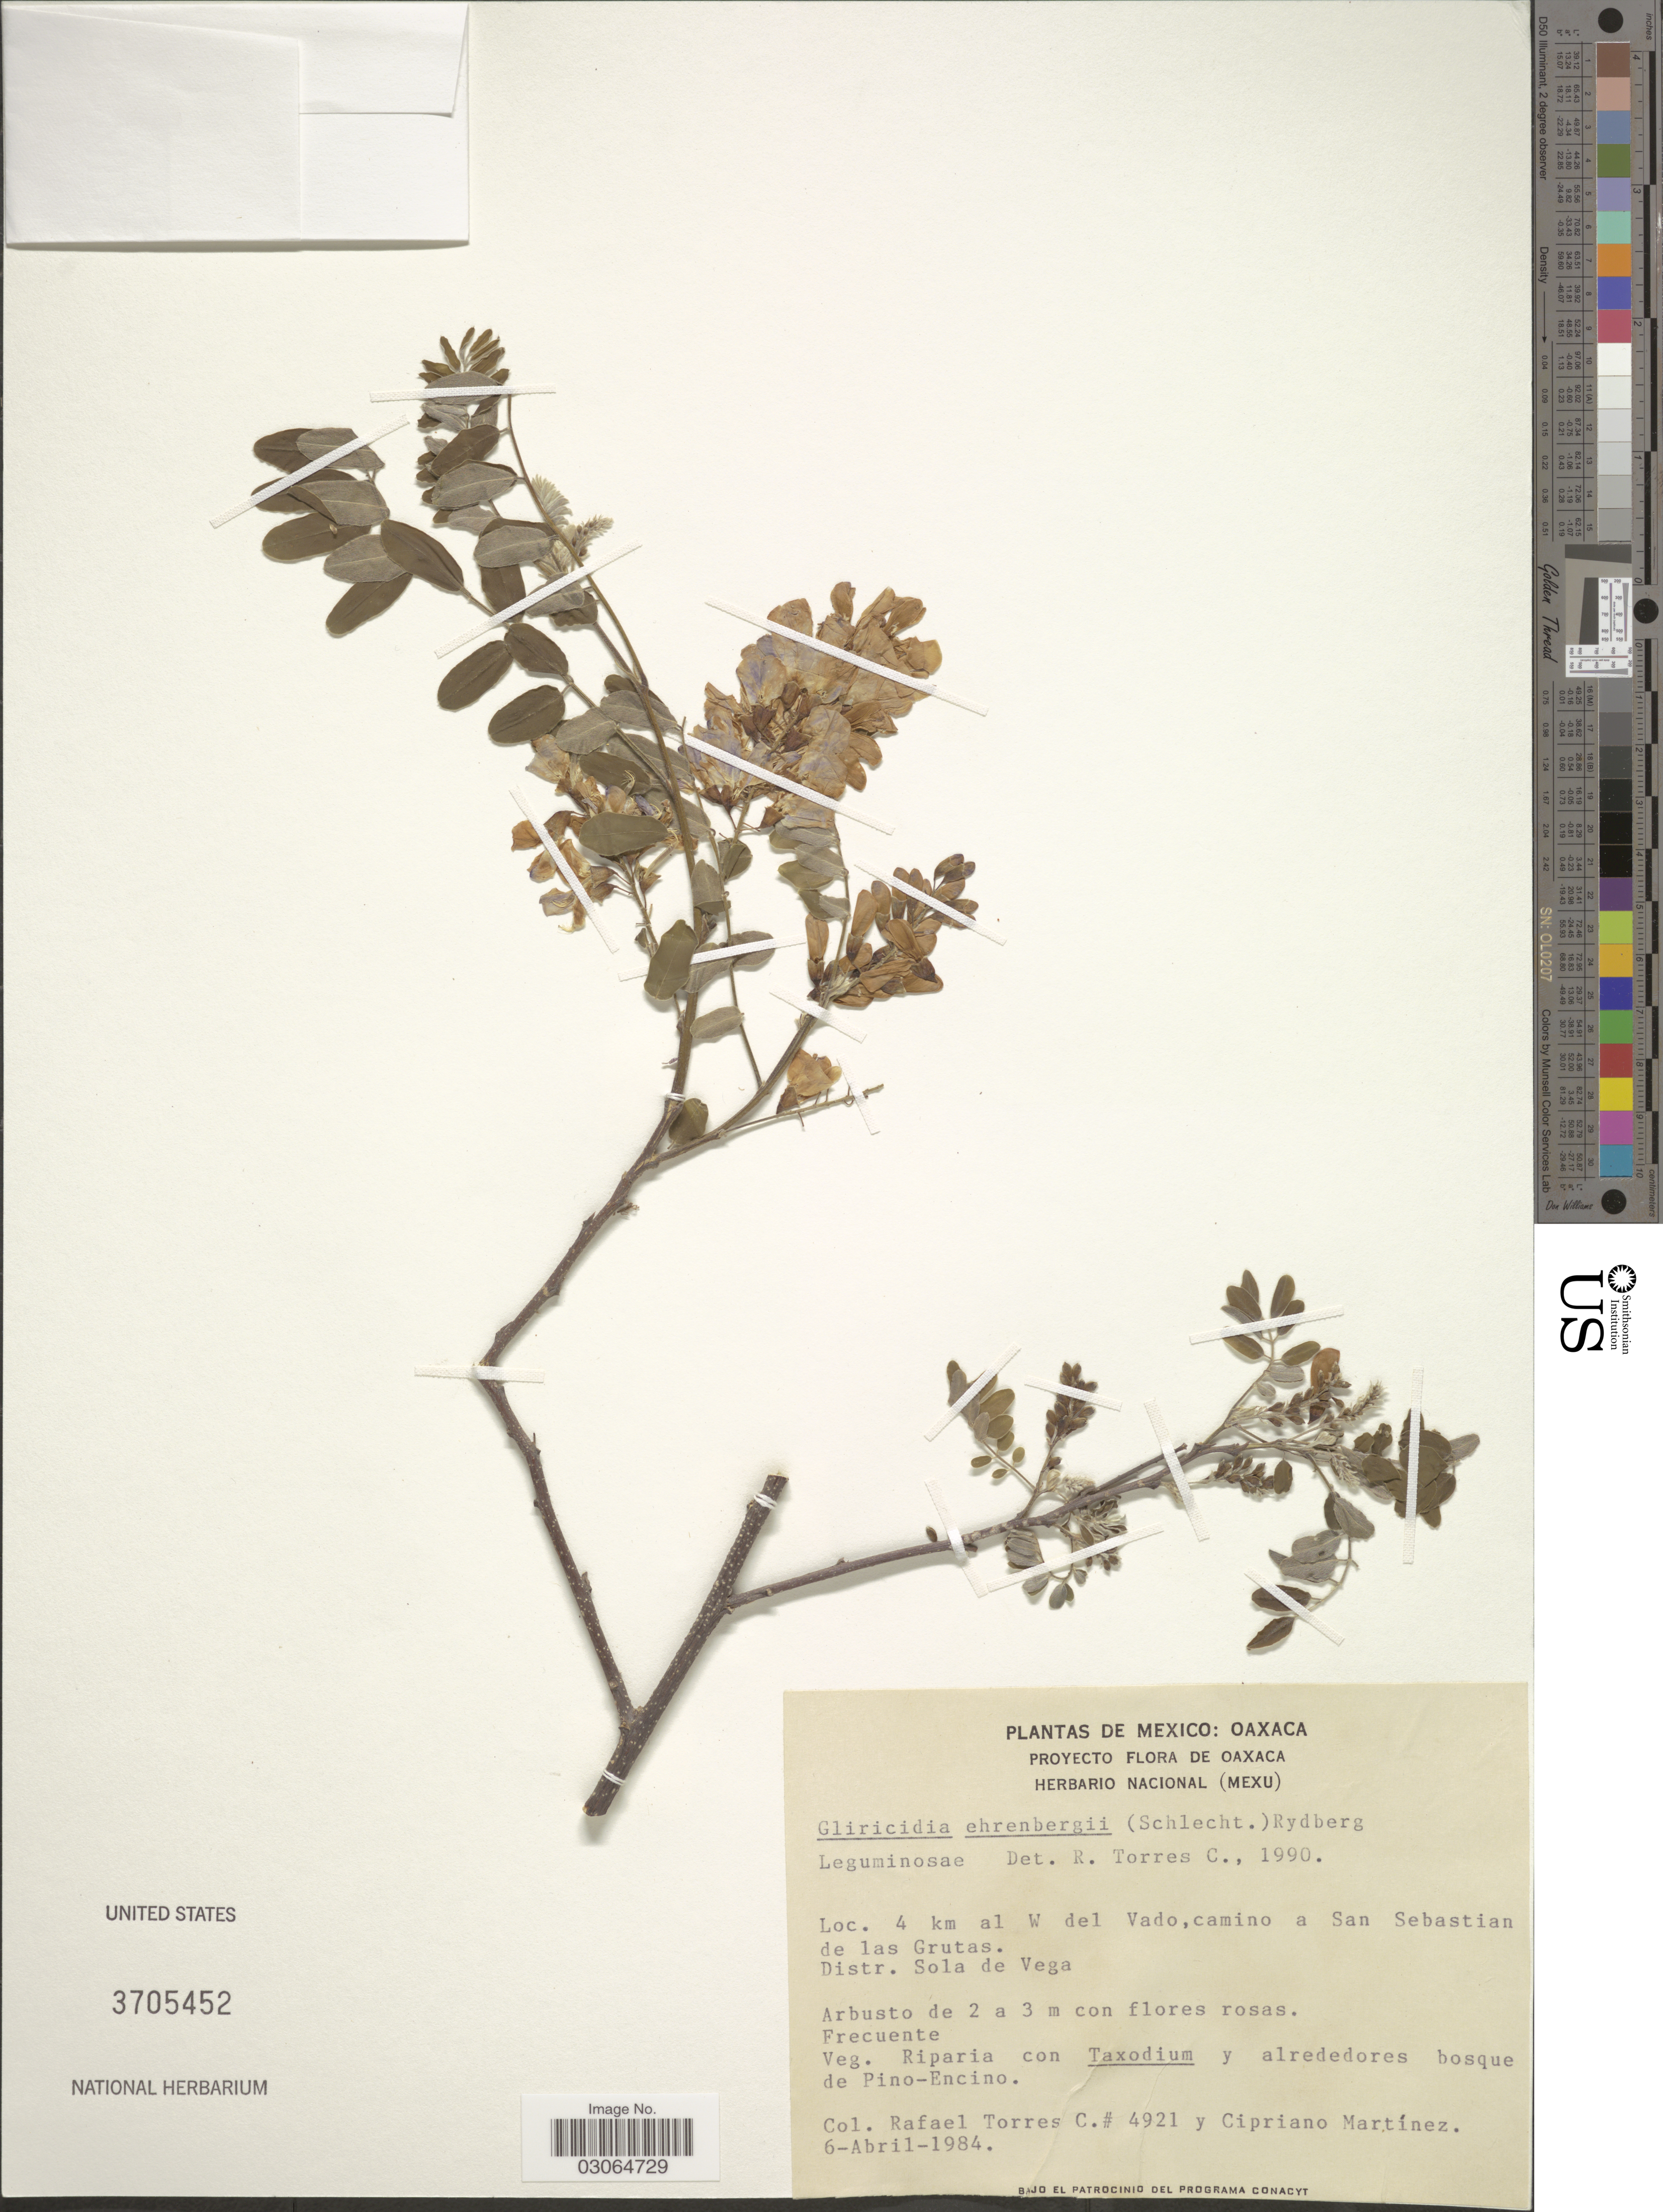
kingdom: Plantae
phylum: Tracheophyta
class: Magnoliopsida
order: Fabales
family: Fabaceae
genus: Gliricidia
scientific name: Gliricidia ehrenbergii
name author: (Schltdl.) Rydb.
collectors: R. Torres C. & C. Martínez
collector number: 4921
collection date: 1984-04-06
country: Mexico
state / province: Oaxaca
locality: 4 km al W del Vado, camino a San Sebastian de las Grutas. Distr. Sola de Vega.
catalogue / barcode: US 3705452